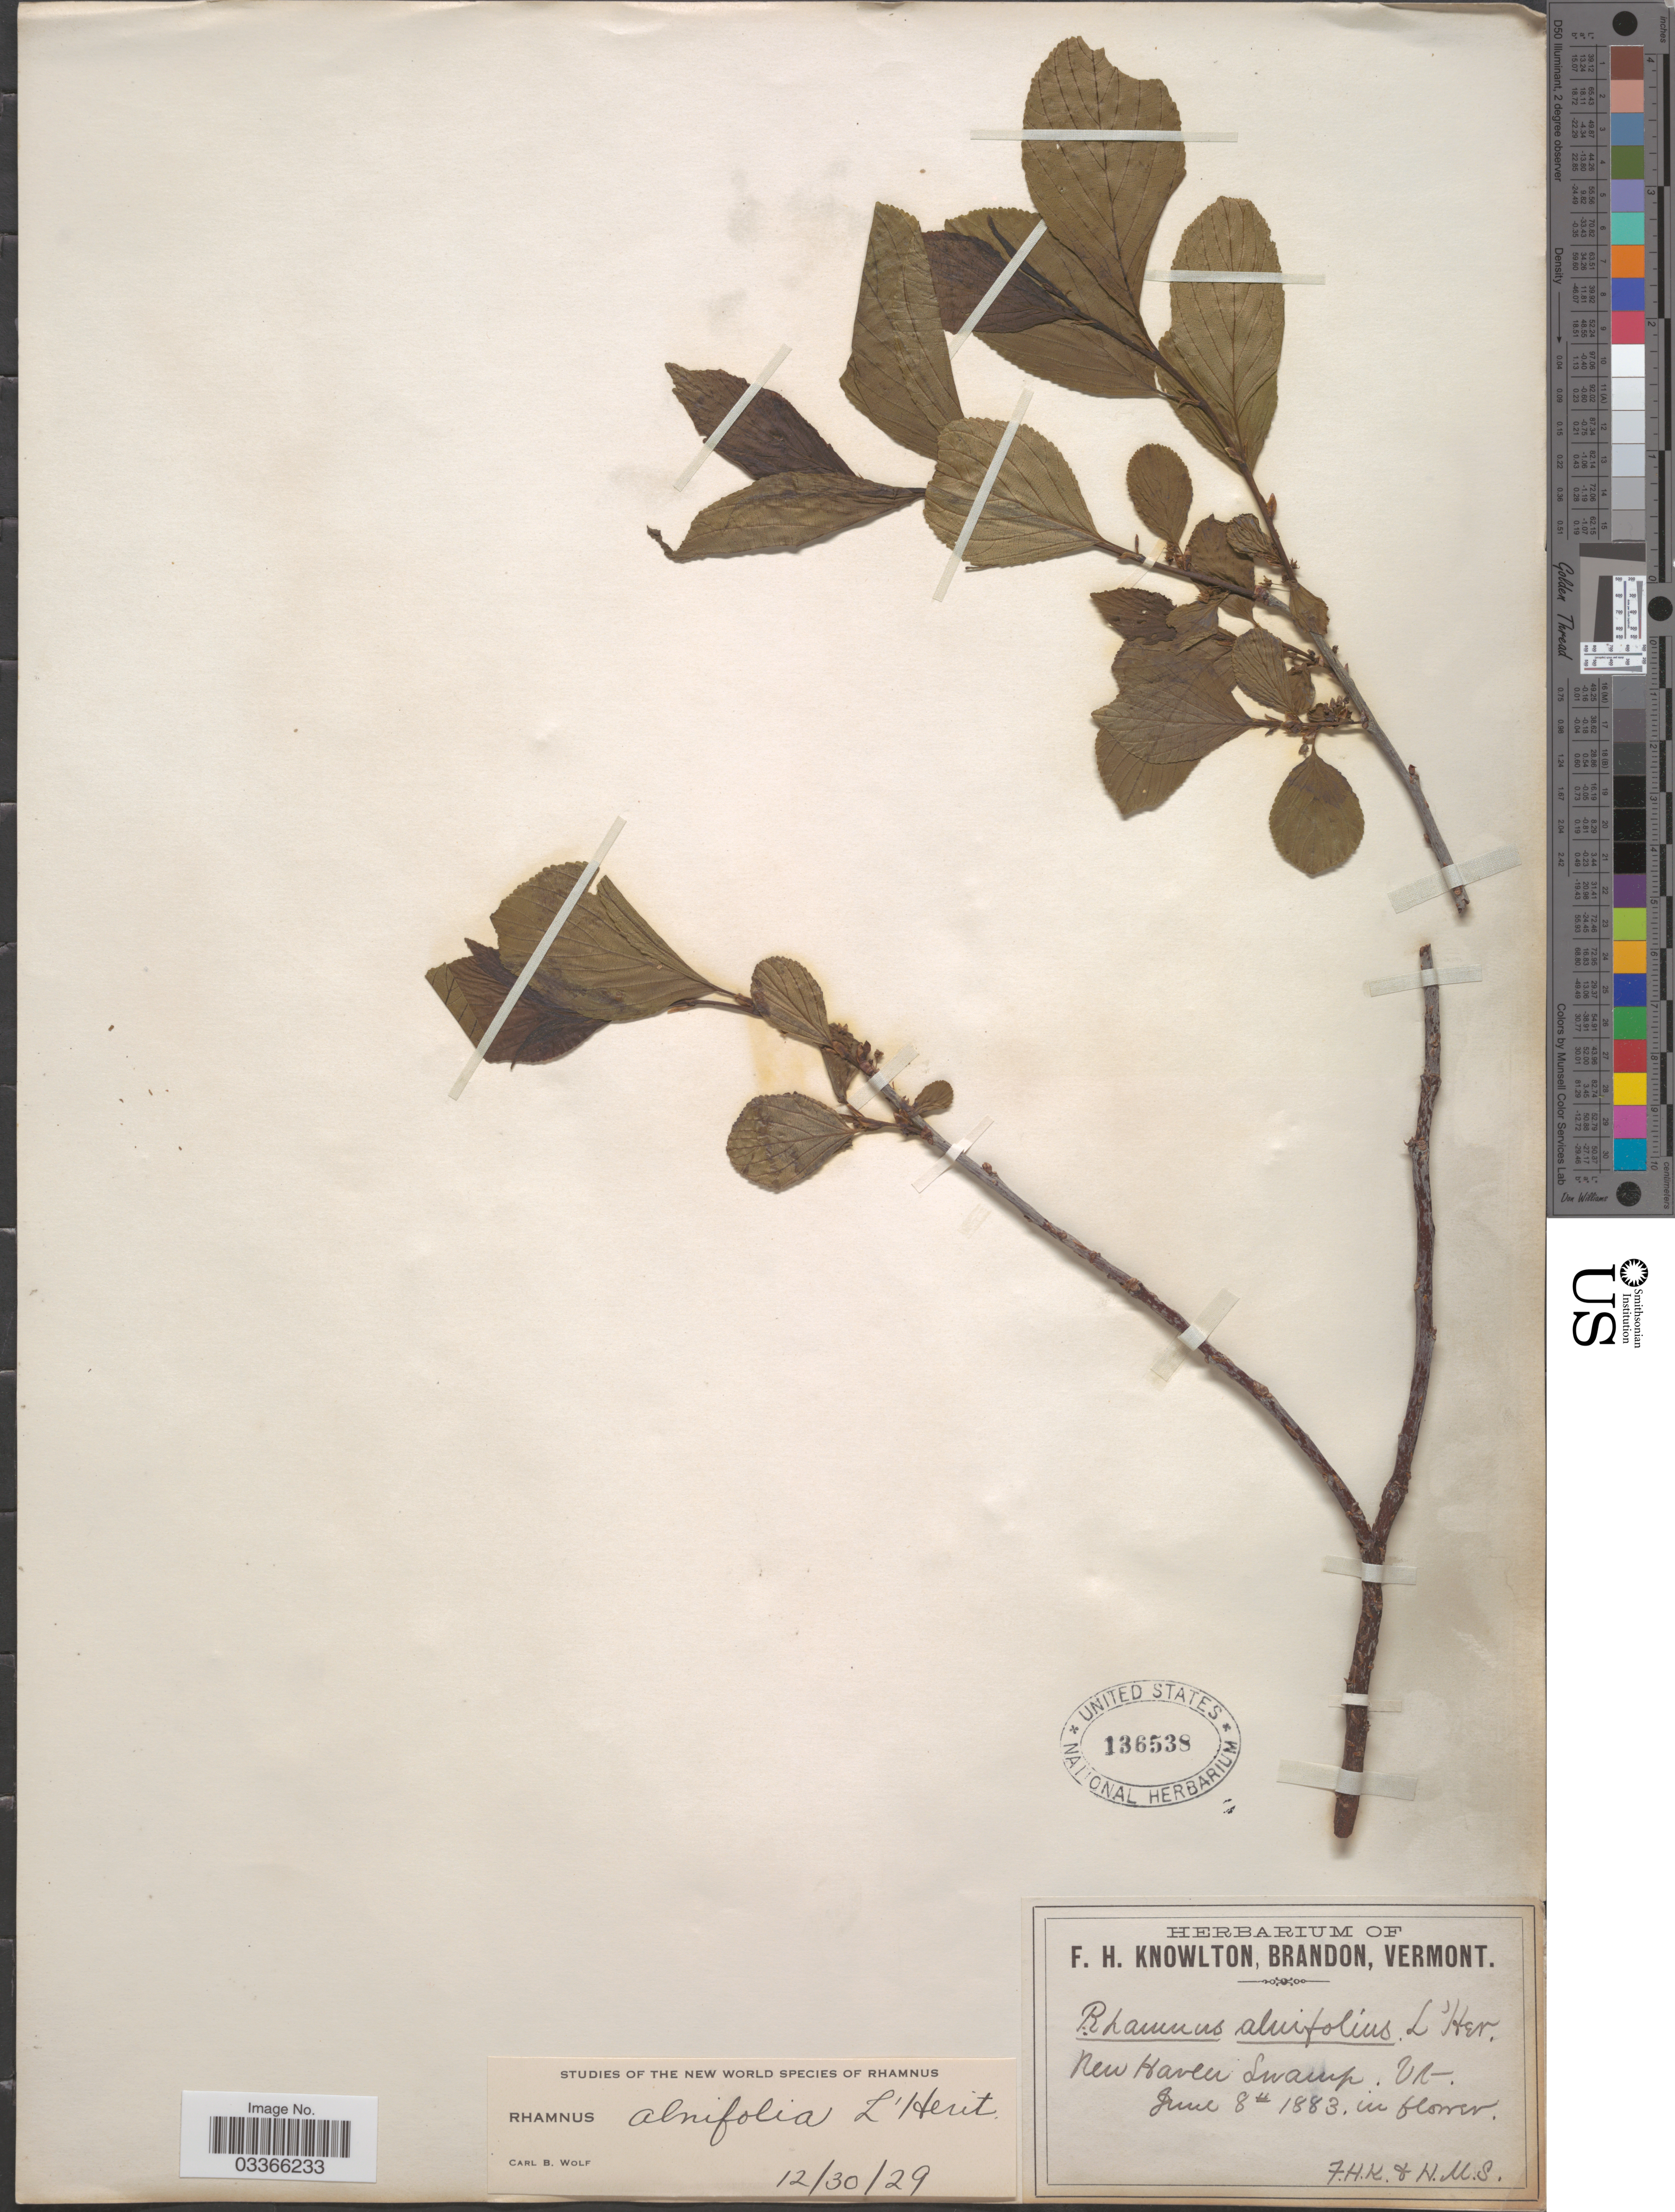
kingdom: Plantae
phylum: Tracheophyta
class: Magnoliopsida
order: Rosales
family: Rhamnaceae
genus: Rhamnus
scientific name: Rhamnus alnifolia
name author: L'Hér.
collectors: F. H. Knowlton & H. M. S.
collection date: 1883-06-08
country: United States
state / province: Vermont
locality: New Haven Swamp.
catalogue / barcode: US 136538